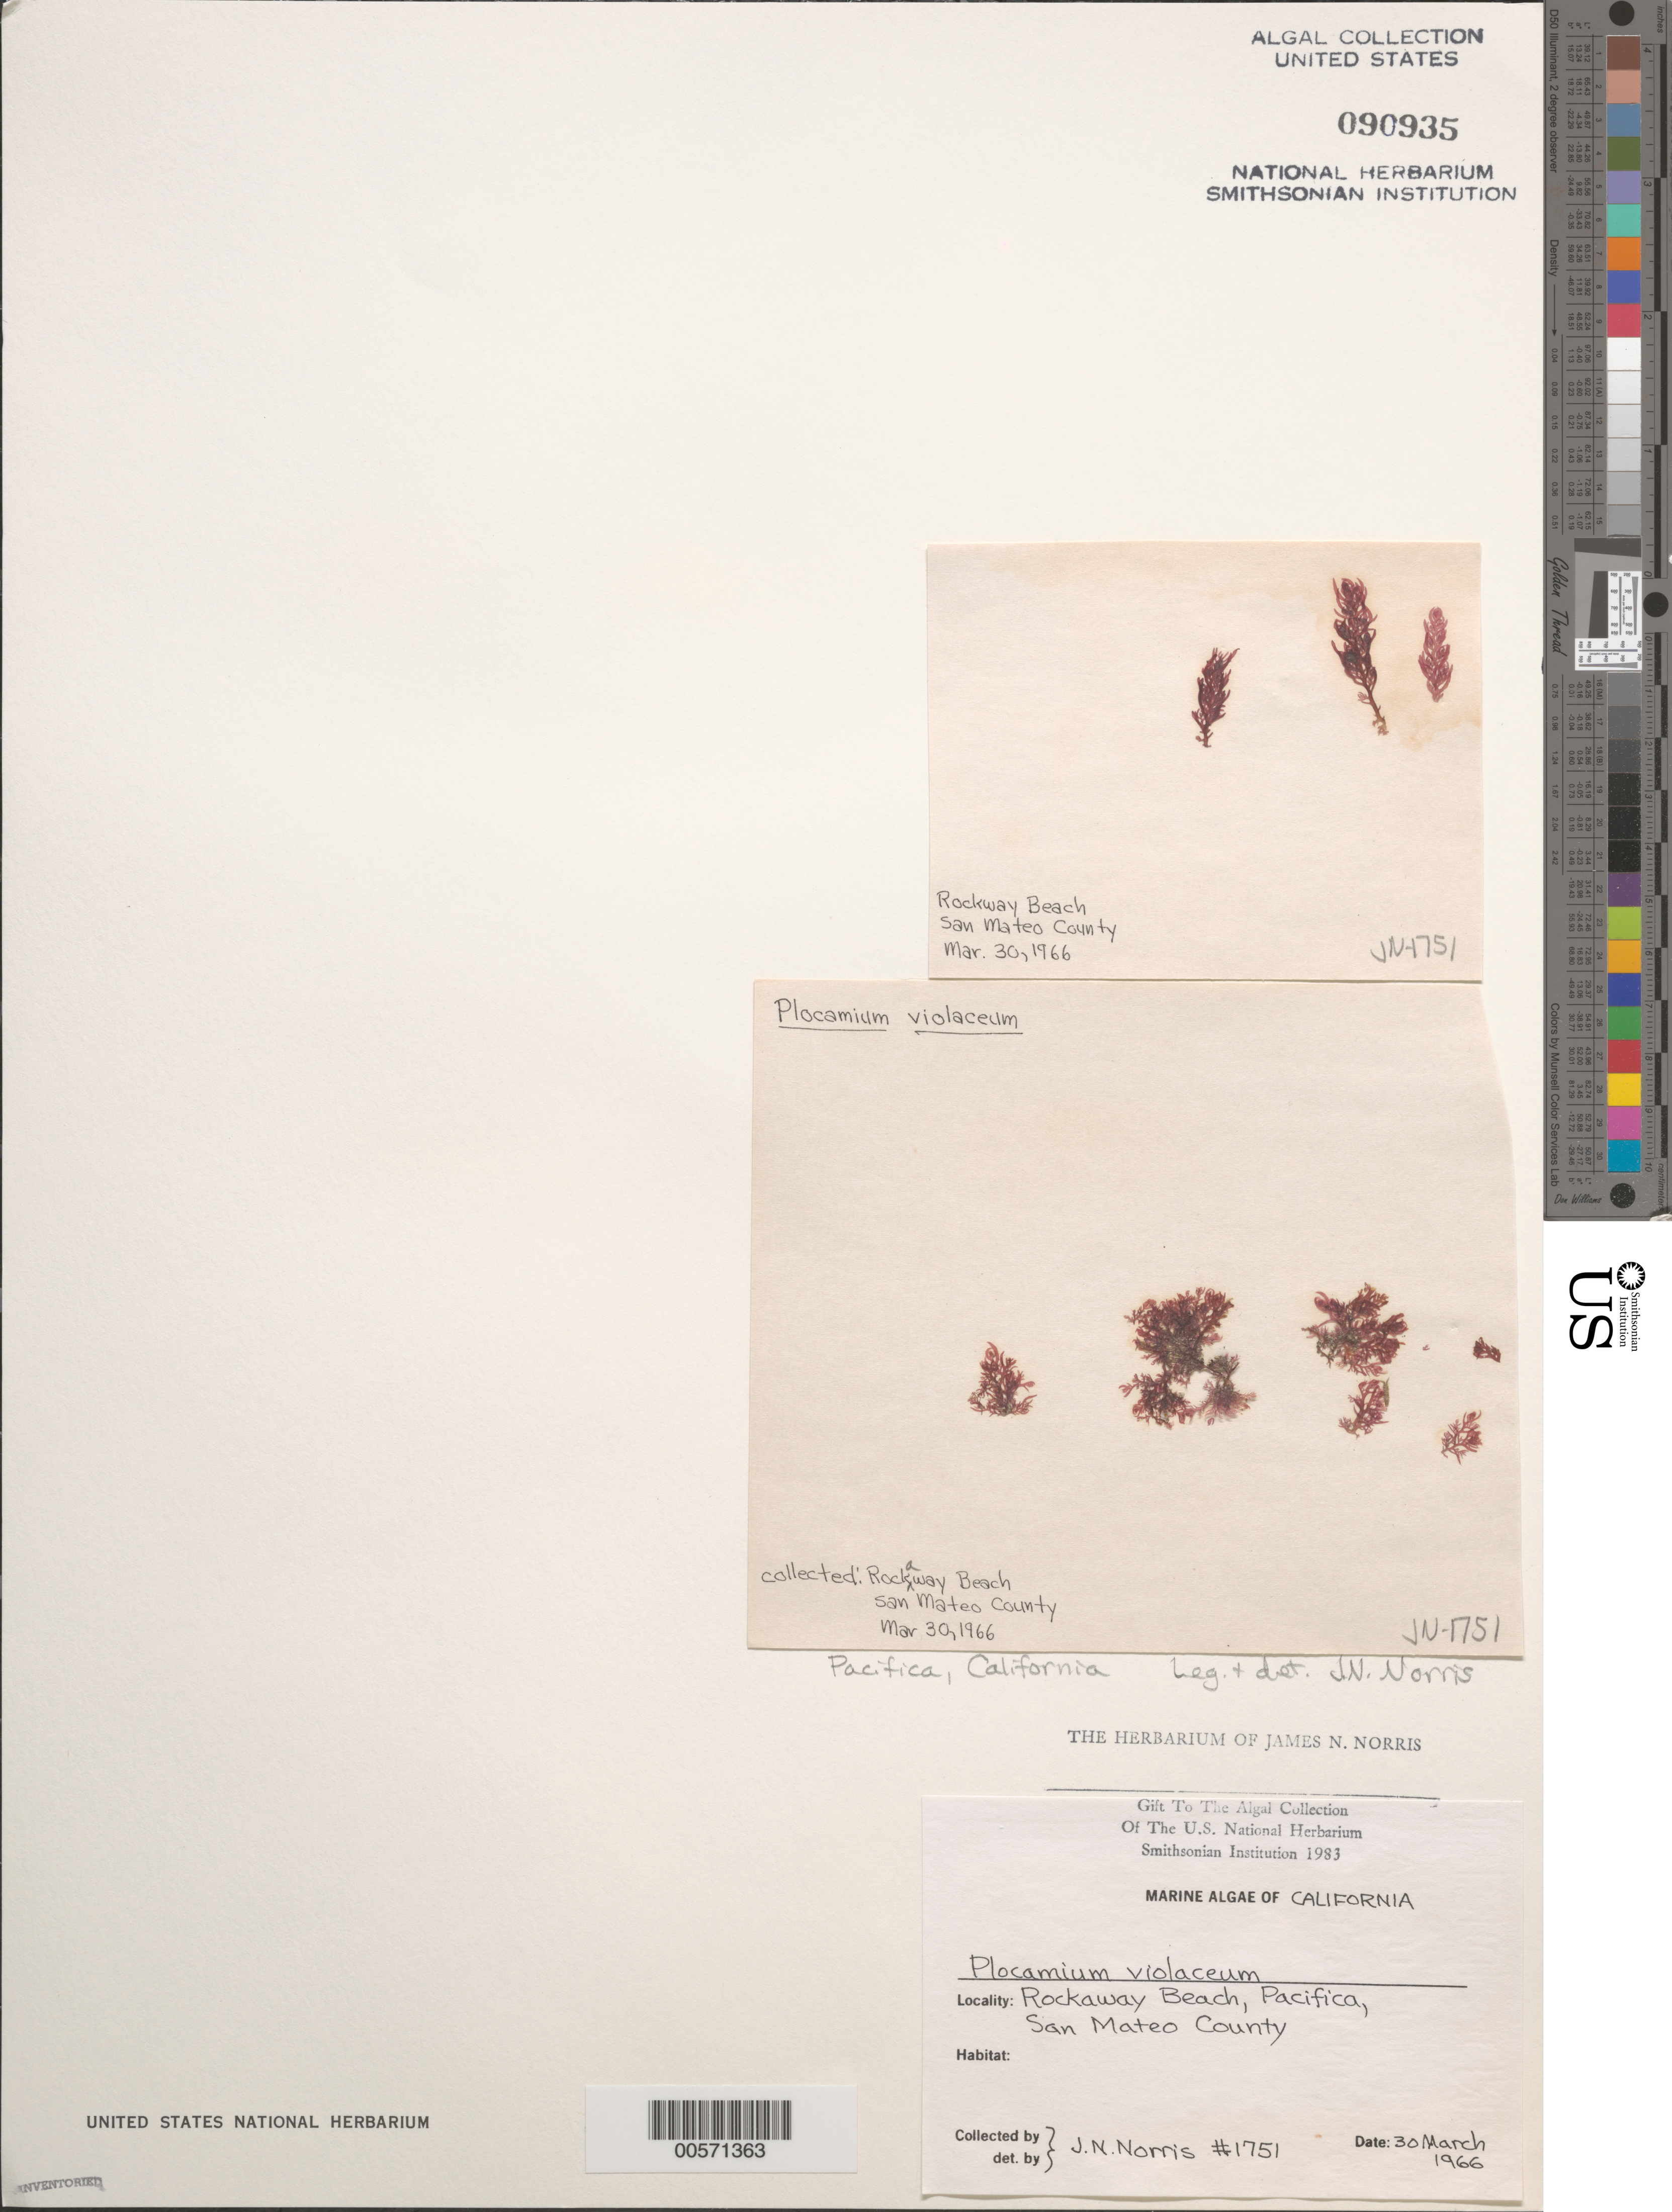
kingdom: Plantae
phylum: Rhodophyta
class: Florideophyceae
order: Plocamiales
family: Plocamiaceae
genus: Plocamium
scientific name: Plocamium violaceum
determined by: Norris, James N.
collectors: J. N. Norris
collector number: JN-1751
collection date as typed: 30 Mar 1966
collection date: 1966-03-30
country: United States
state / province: California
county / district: San Mateo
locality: Rockaway Beach, Pacifica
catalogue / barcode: US 90935